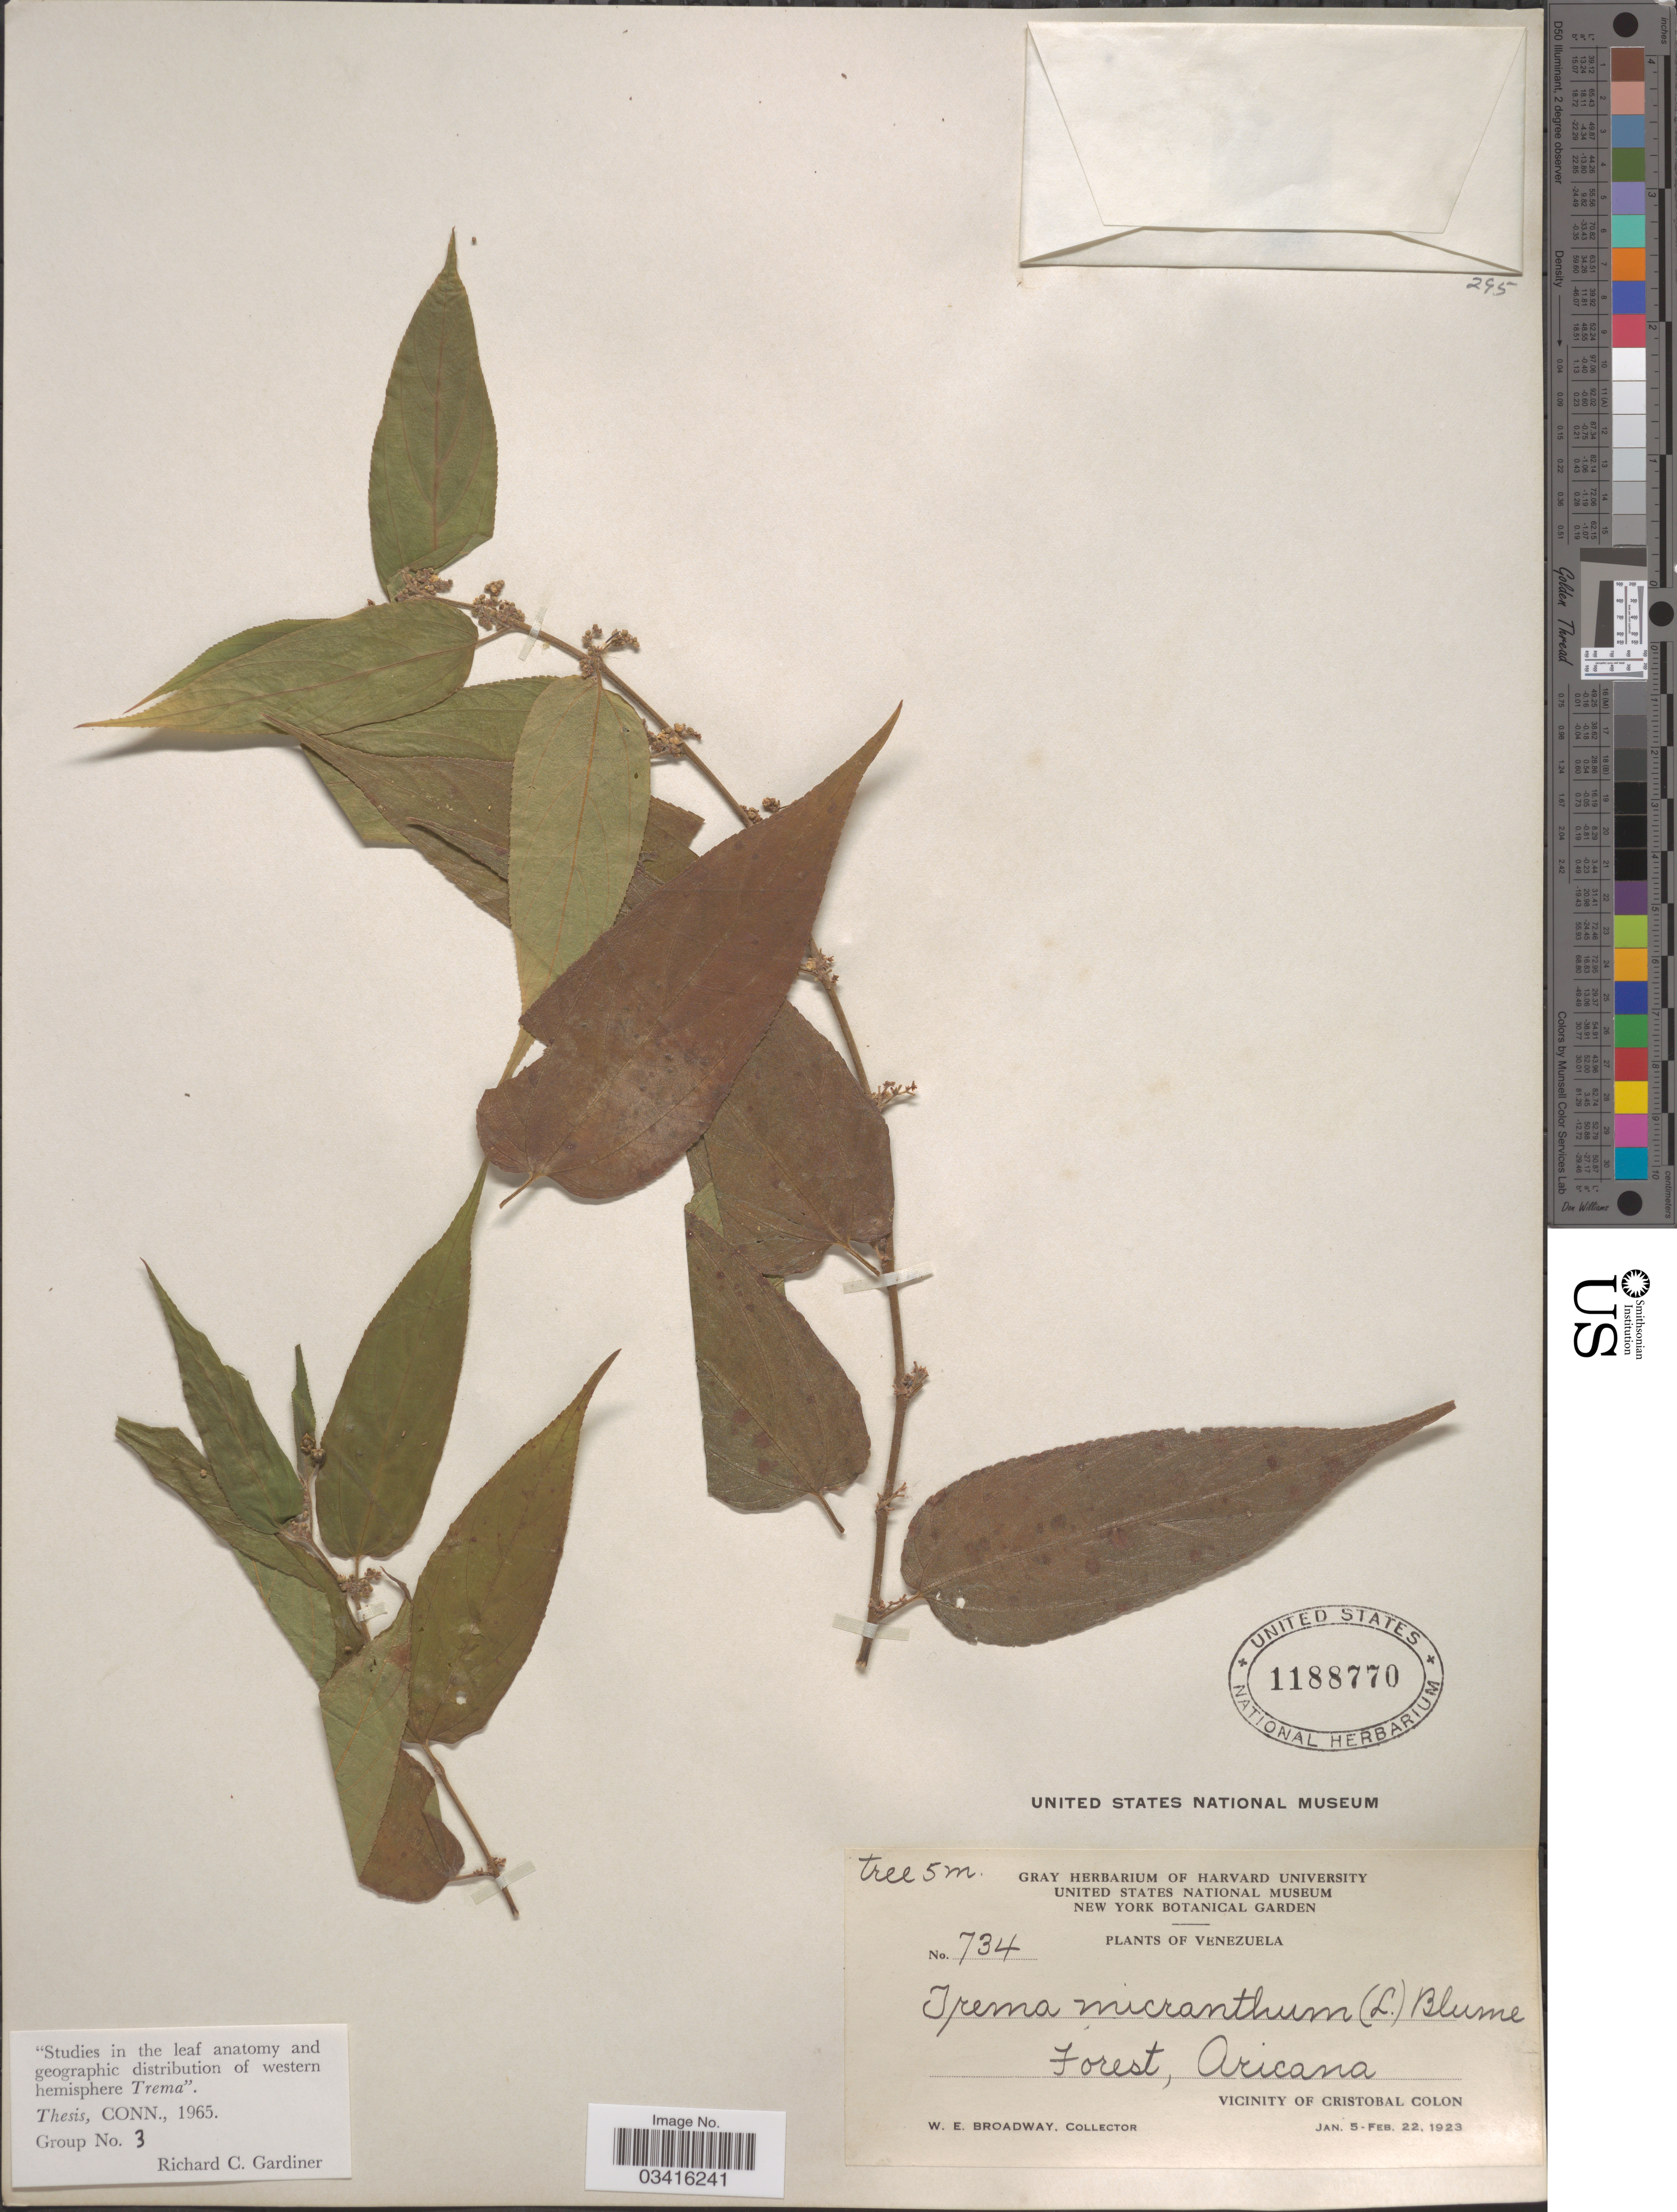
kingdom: Plantae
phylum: Tracheophyta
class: Magnoliopsida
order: Rosales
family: Cannabaceae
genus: Trema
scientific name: Trema micranthum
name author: (L.) Blume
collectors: W. E. Broadway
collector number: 734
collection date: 1923-01-05/1923-02-22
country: Venezuela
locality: Forest, Aricana. Vicinity of Cristobal Colon.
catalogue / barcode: US 1188770